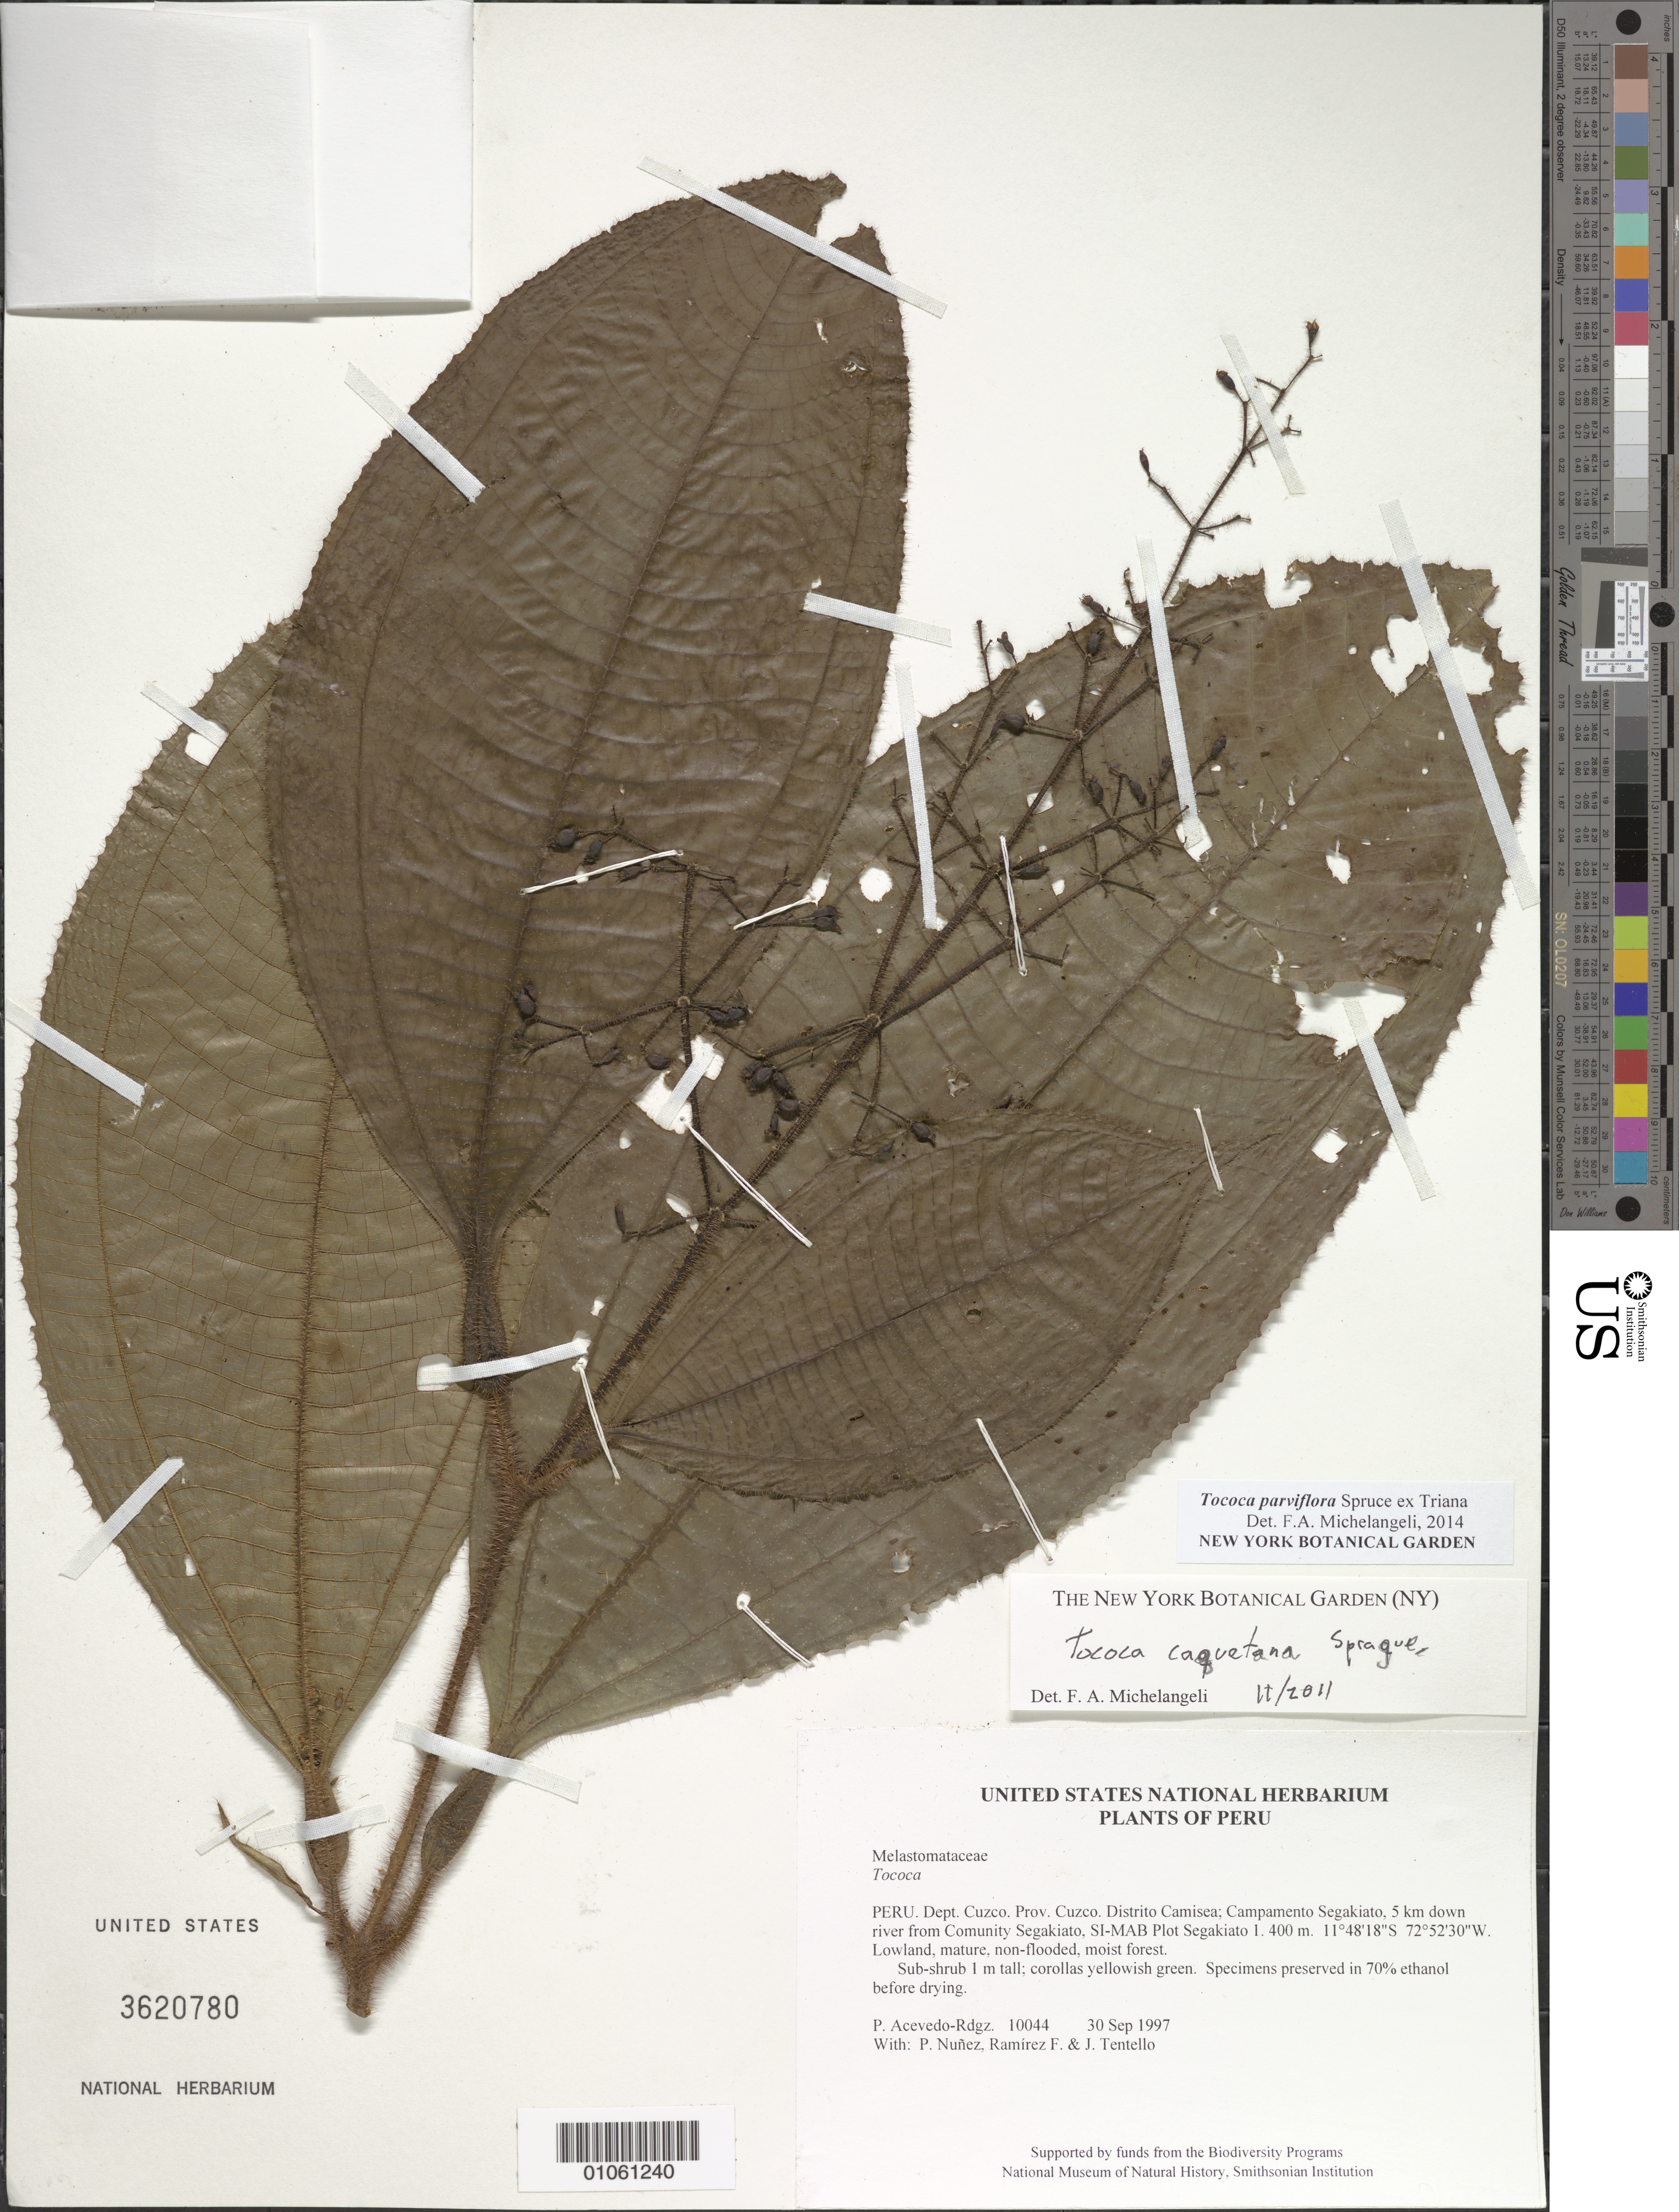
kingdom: Plantae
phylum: Tracheophyta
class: Magnoliopsida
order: Myrtales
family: Melastomataceae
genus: Tococa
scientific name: Tococa parviflora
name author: Spruce ex Triana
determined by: Michelangeli, F. A.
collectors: P. Acevedo-Rodr., P. Nuñez V., F. Ramirez & J. Tentello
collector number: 10044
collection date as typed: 30 Sep 1997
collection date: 1997-09-30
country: Peru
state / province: Cusco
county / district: Cusco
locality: Distrito Camisea; Campamento Segakiato, 5 km down river from Comunity Segakiato, SI-MAB Plot Segakiato 1.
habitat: Lowland, mature, non-flooded, moist forest.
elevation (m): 400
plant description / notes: NY, US, MO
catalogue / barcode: US 3620780